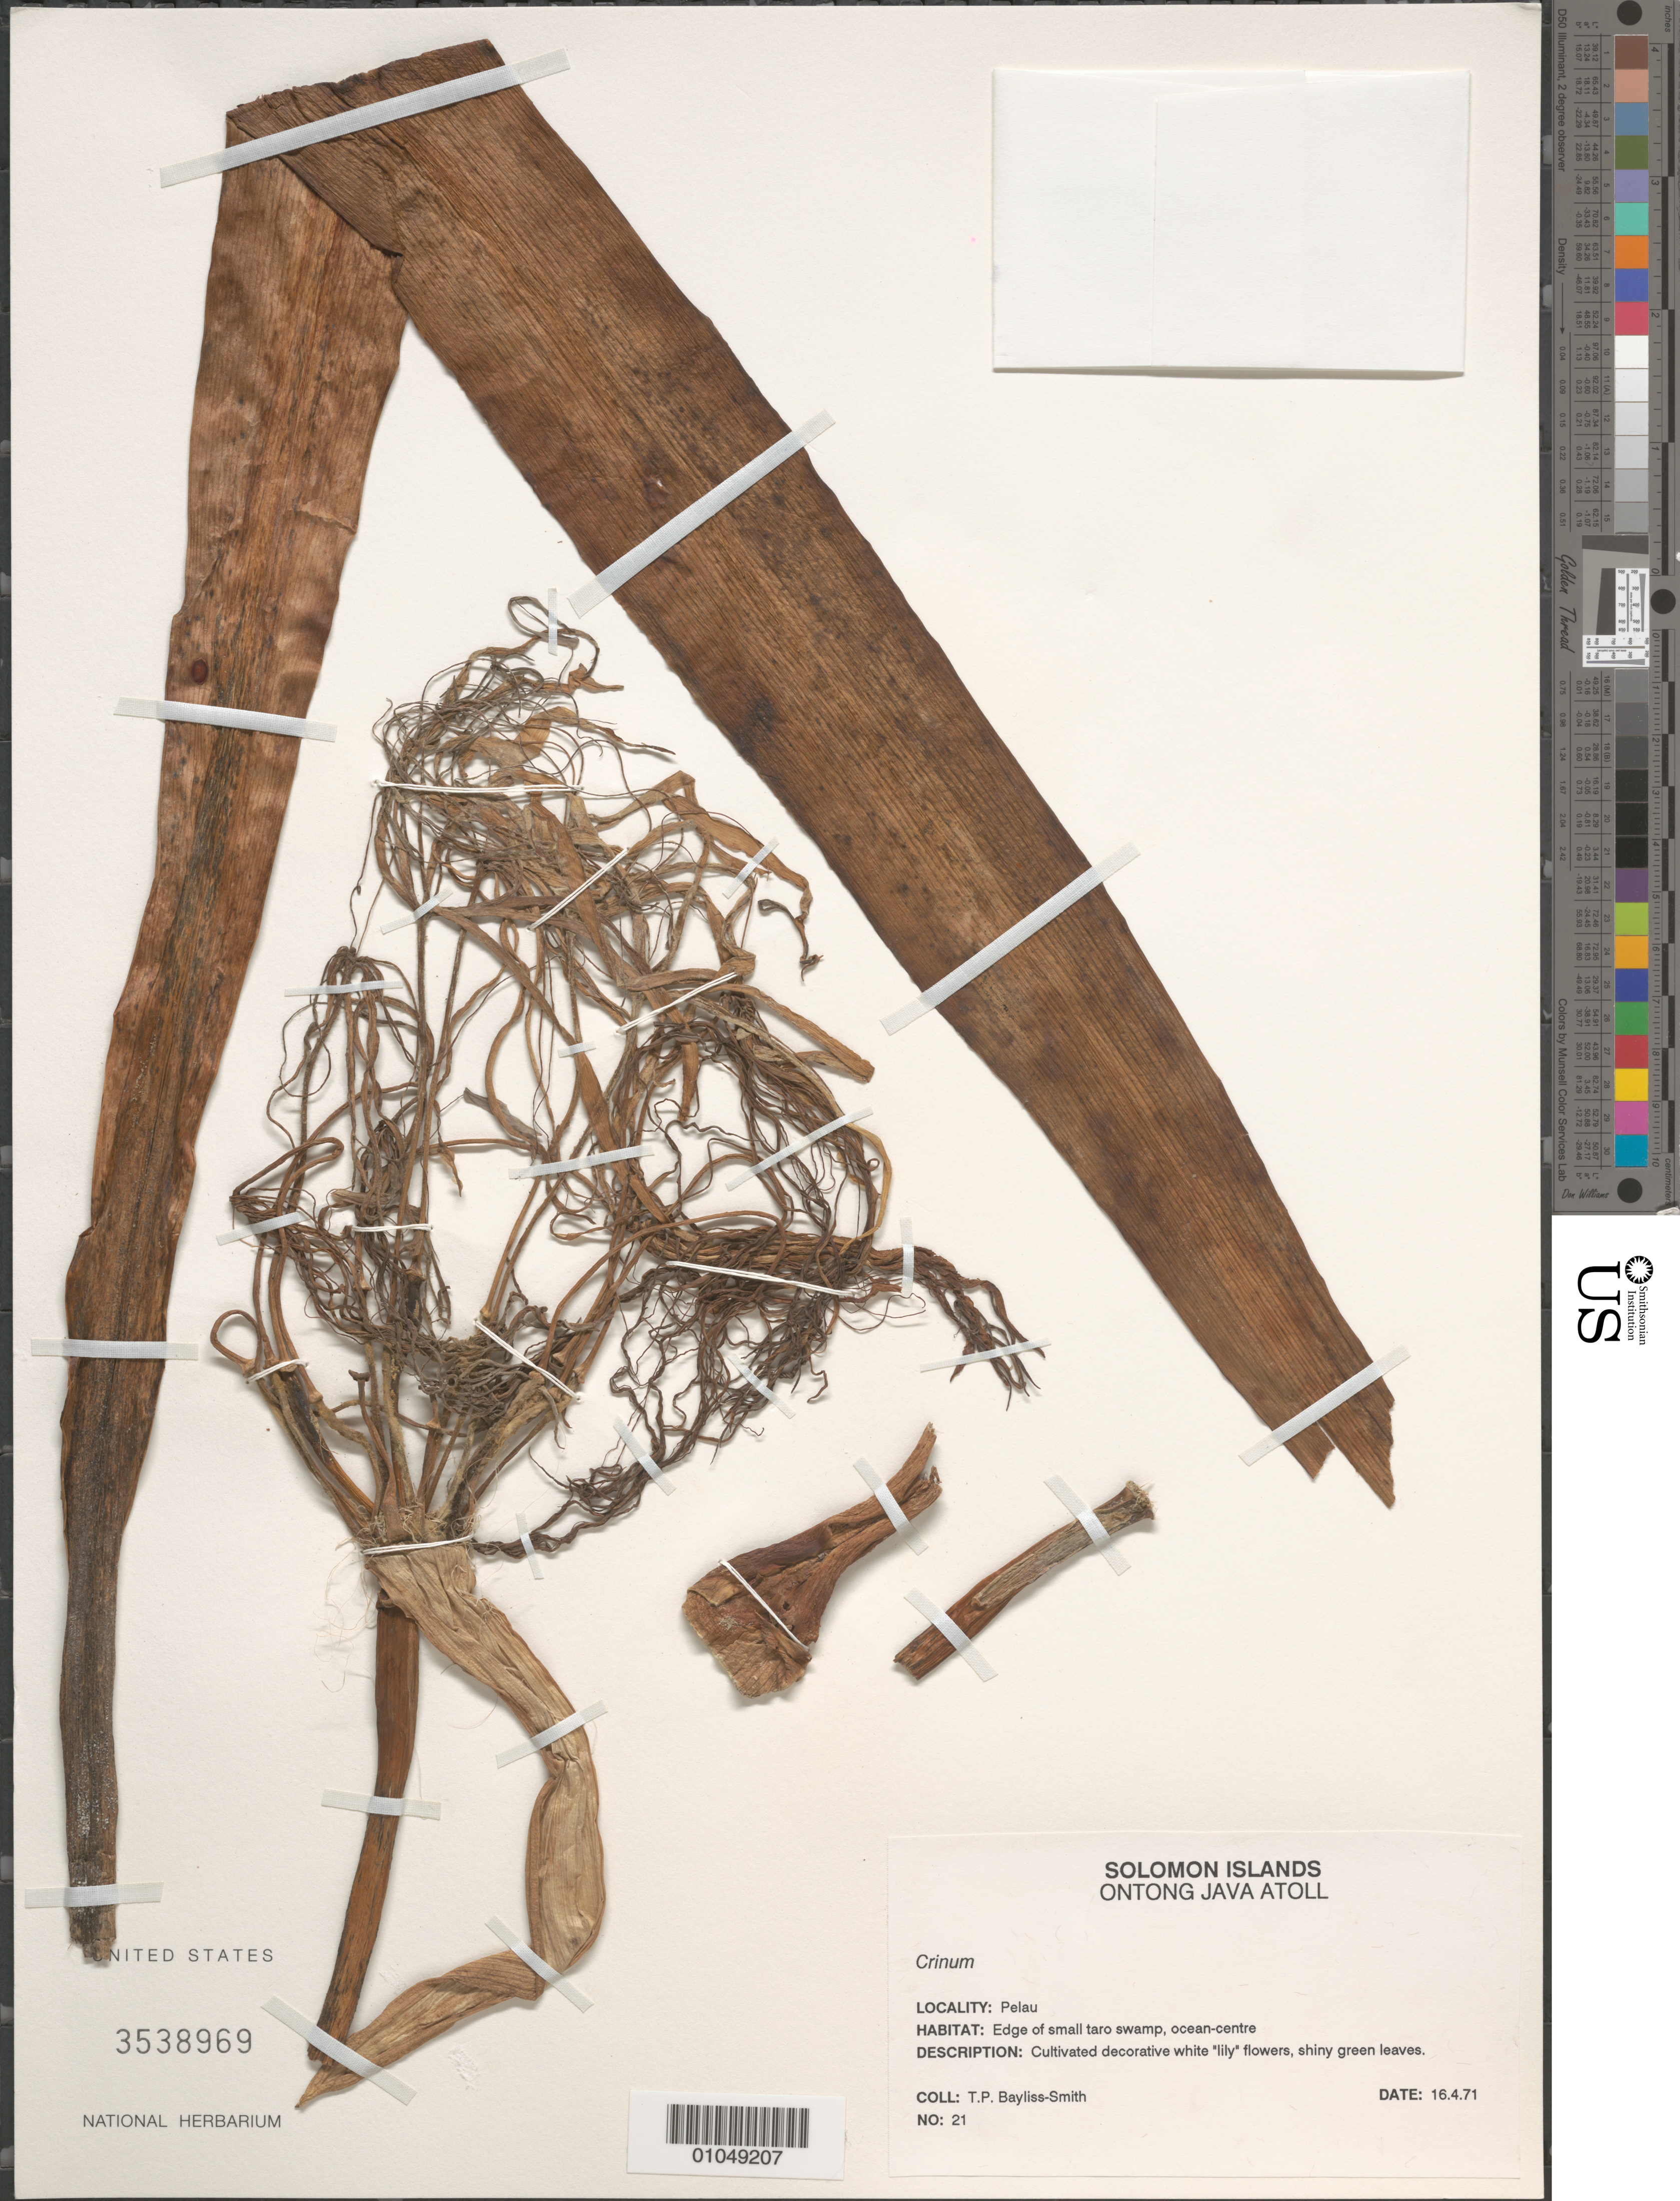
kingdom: Plantae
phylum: Tracheophyta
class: Liliopsida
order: Asparagales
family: Amaryllidaceae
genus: Crinum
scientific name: Crinum sp.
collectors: T. P. Bayliss-Smith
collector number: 21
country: Solomon Islands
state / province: Malaita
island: Ontong Java Atoll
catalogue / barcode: US 3538969